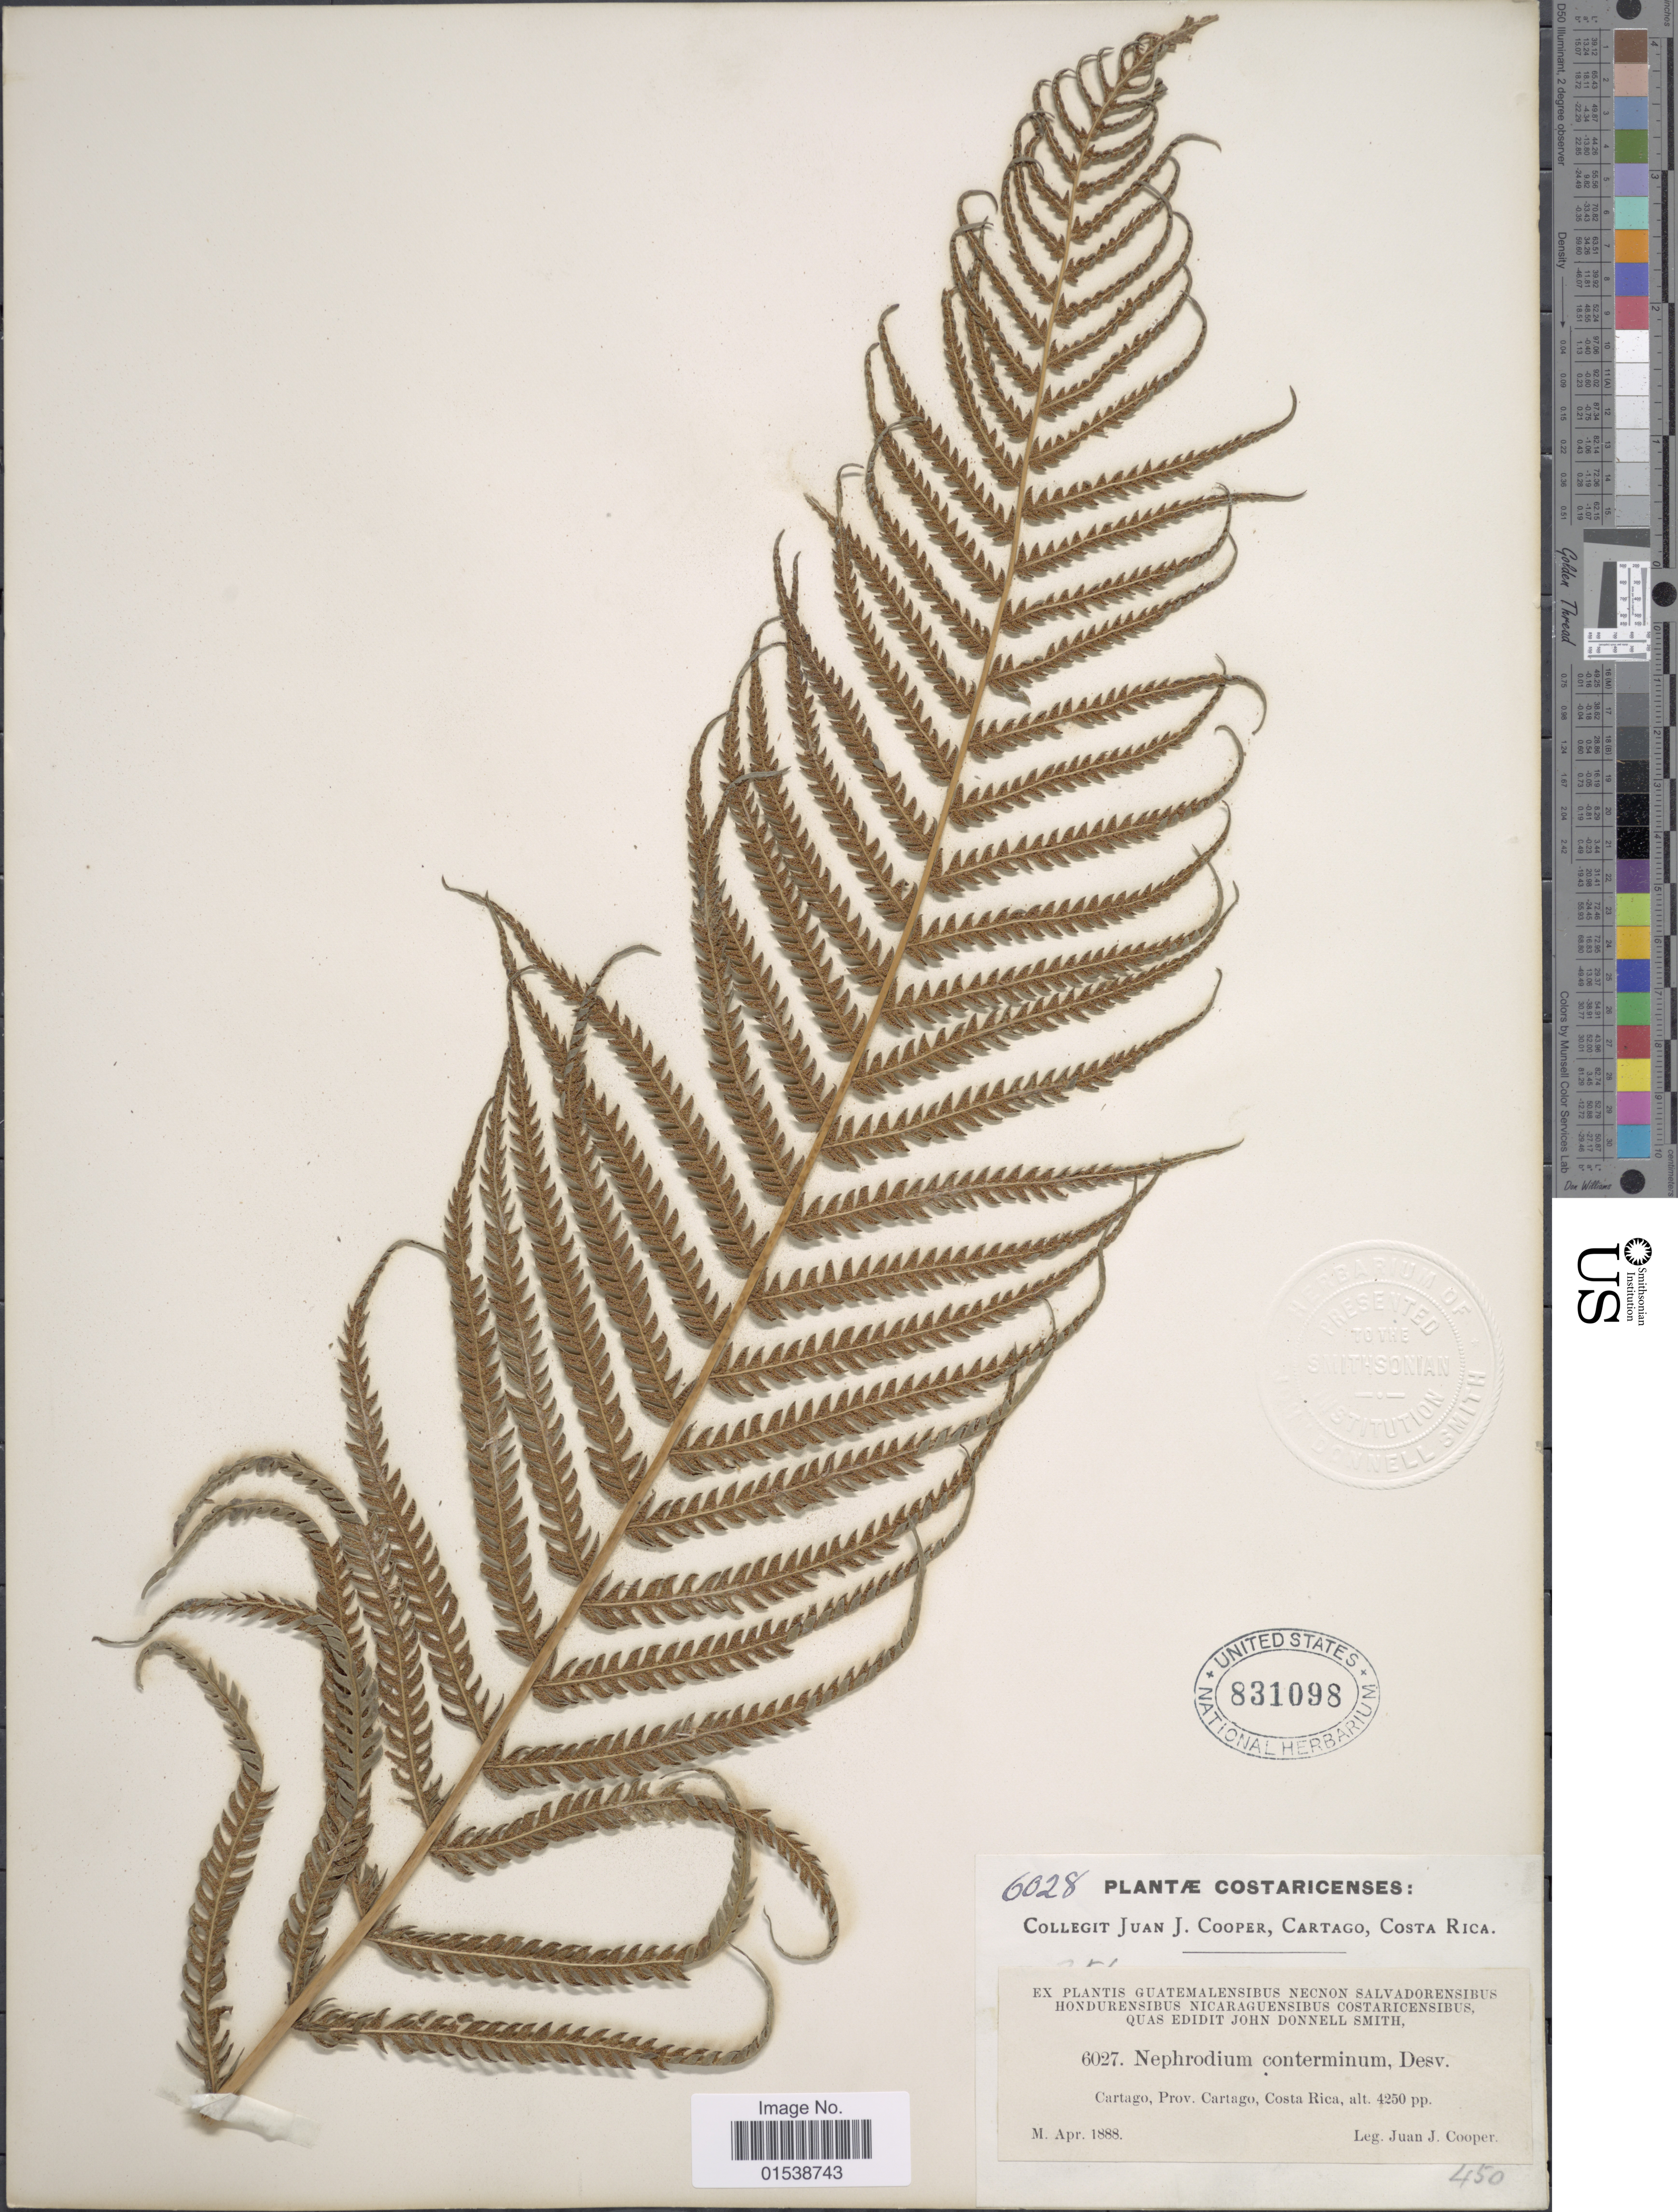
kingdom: Plantae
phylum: Tracheophyta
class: Polypodiopsida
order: Polypodiales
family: Thelypteridaceae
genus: Amauropelta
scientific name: Amauropelta resinifera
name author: (Desv.) Pic. Serm.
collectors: J. J. Cooper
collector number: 6027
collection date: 1888-04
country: Costa Rica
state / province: Cartago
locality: Cartago, prov. Cartago, Costa Rica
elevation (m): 1295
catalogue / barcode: US 831098